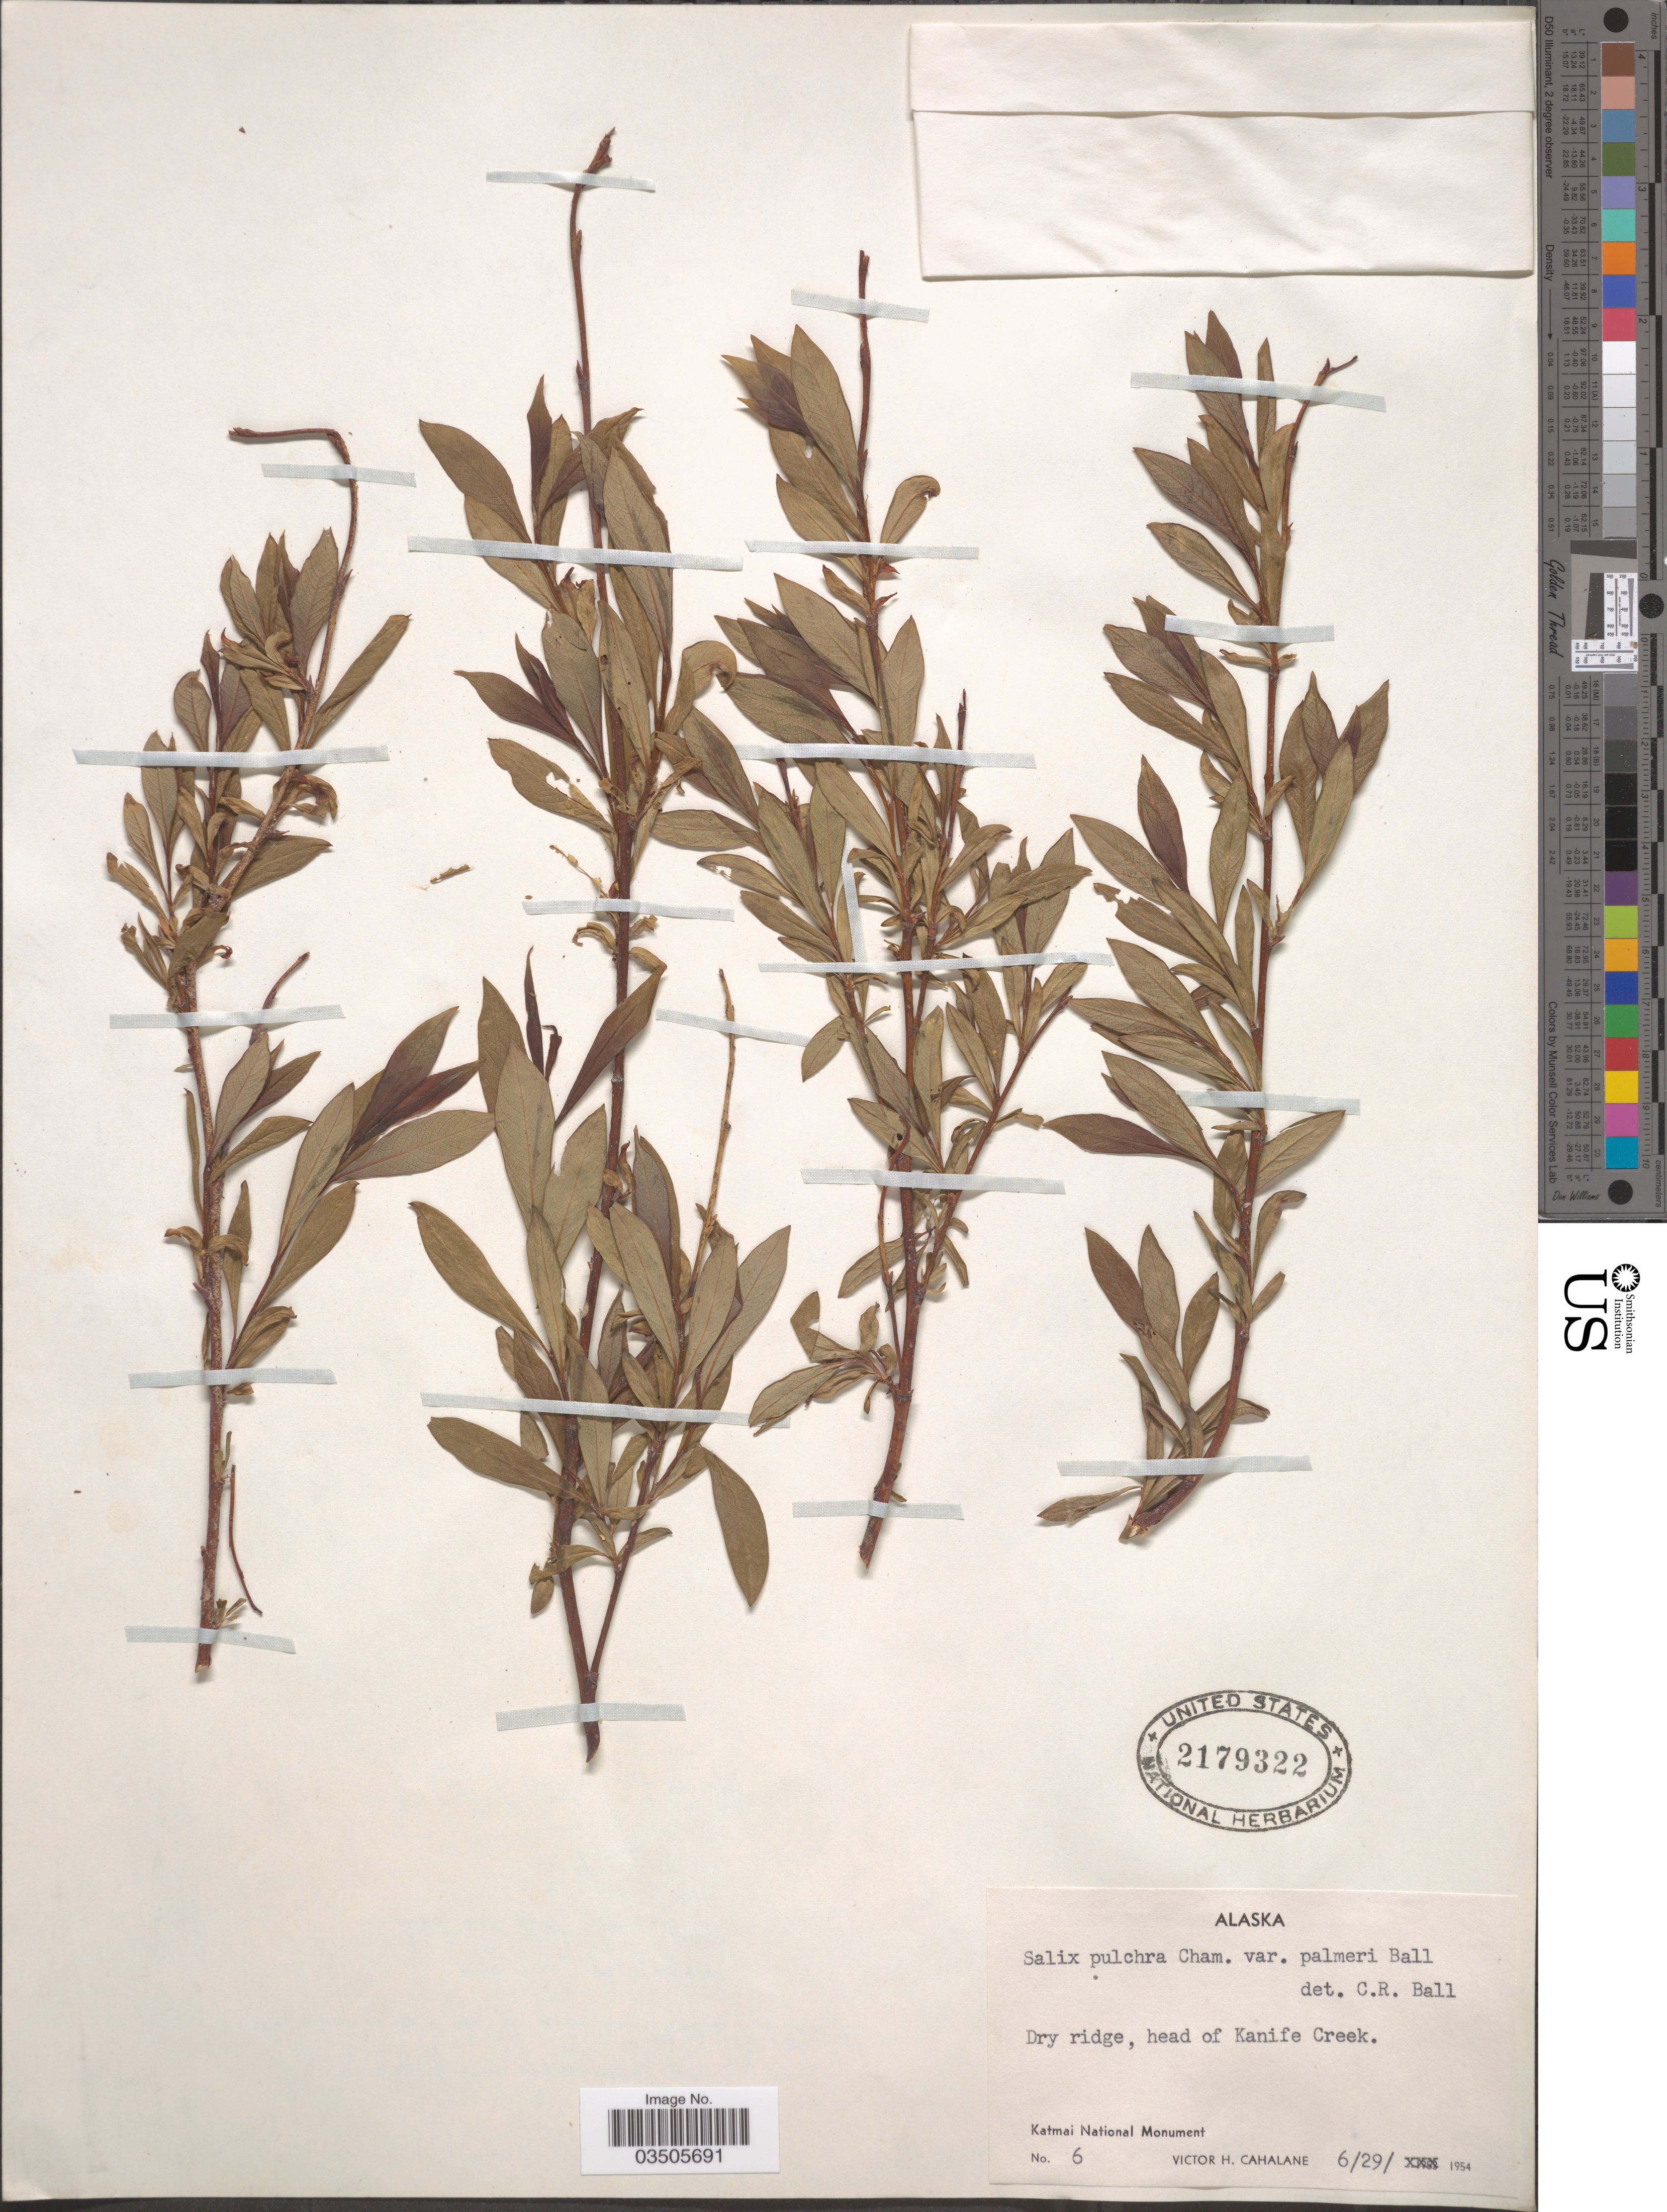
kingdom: Plantae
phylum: Tracheophyta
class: Magnoliopsida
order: Malpighiales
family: Salicaceae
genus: Salix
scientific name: Salix pulchra var. palmeri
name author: C.R. Ball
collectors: V. Cahalane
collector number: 6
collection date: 1954-06-29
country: United States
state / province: Alaska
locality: Dry ridge, head of Kanife Creek. Katmai National Monument.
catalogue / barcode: US 2179322